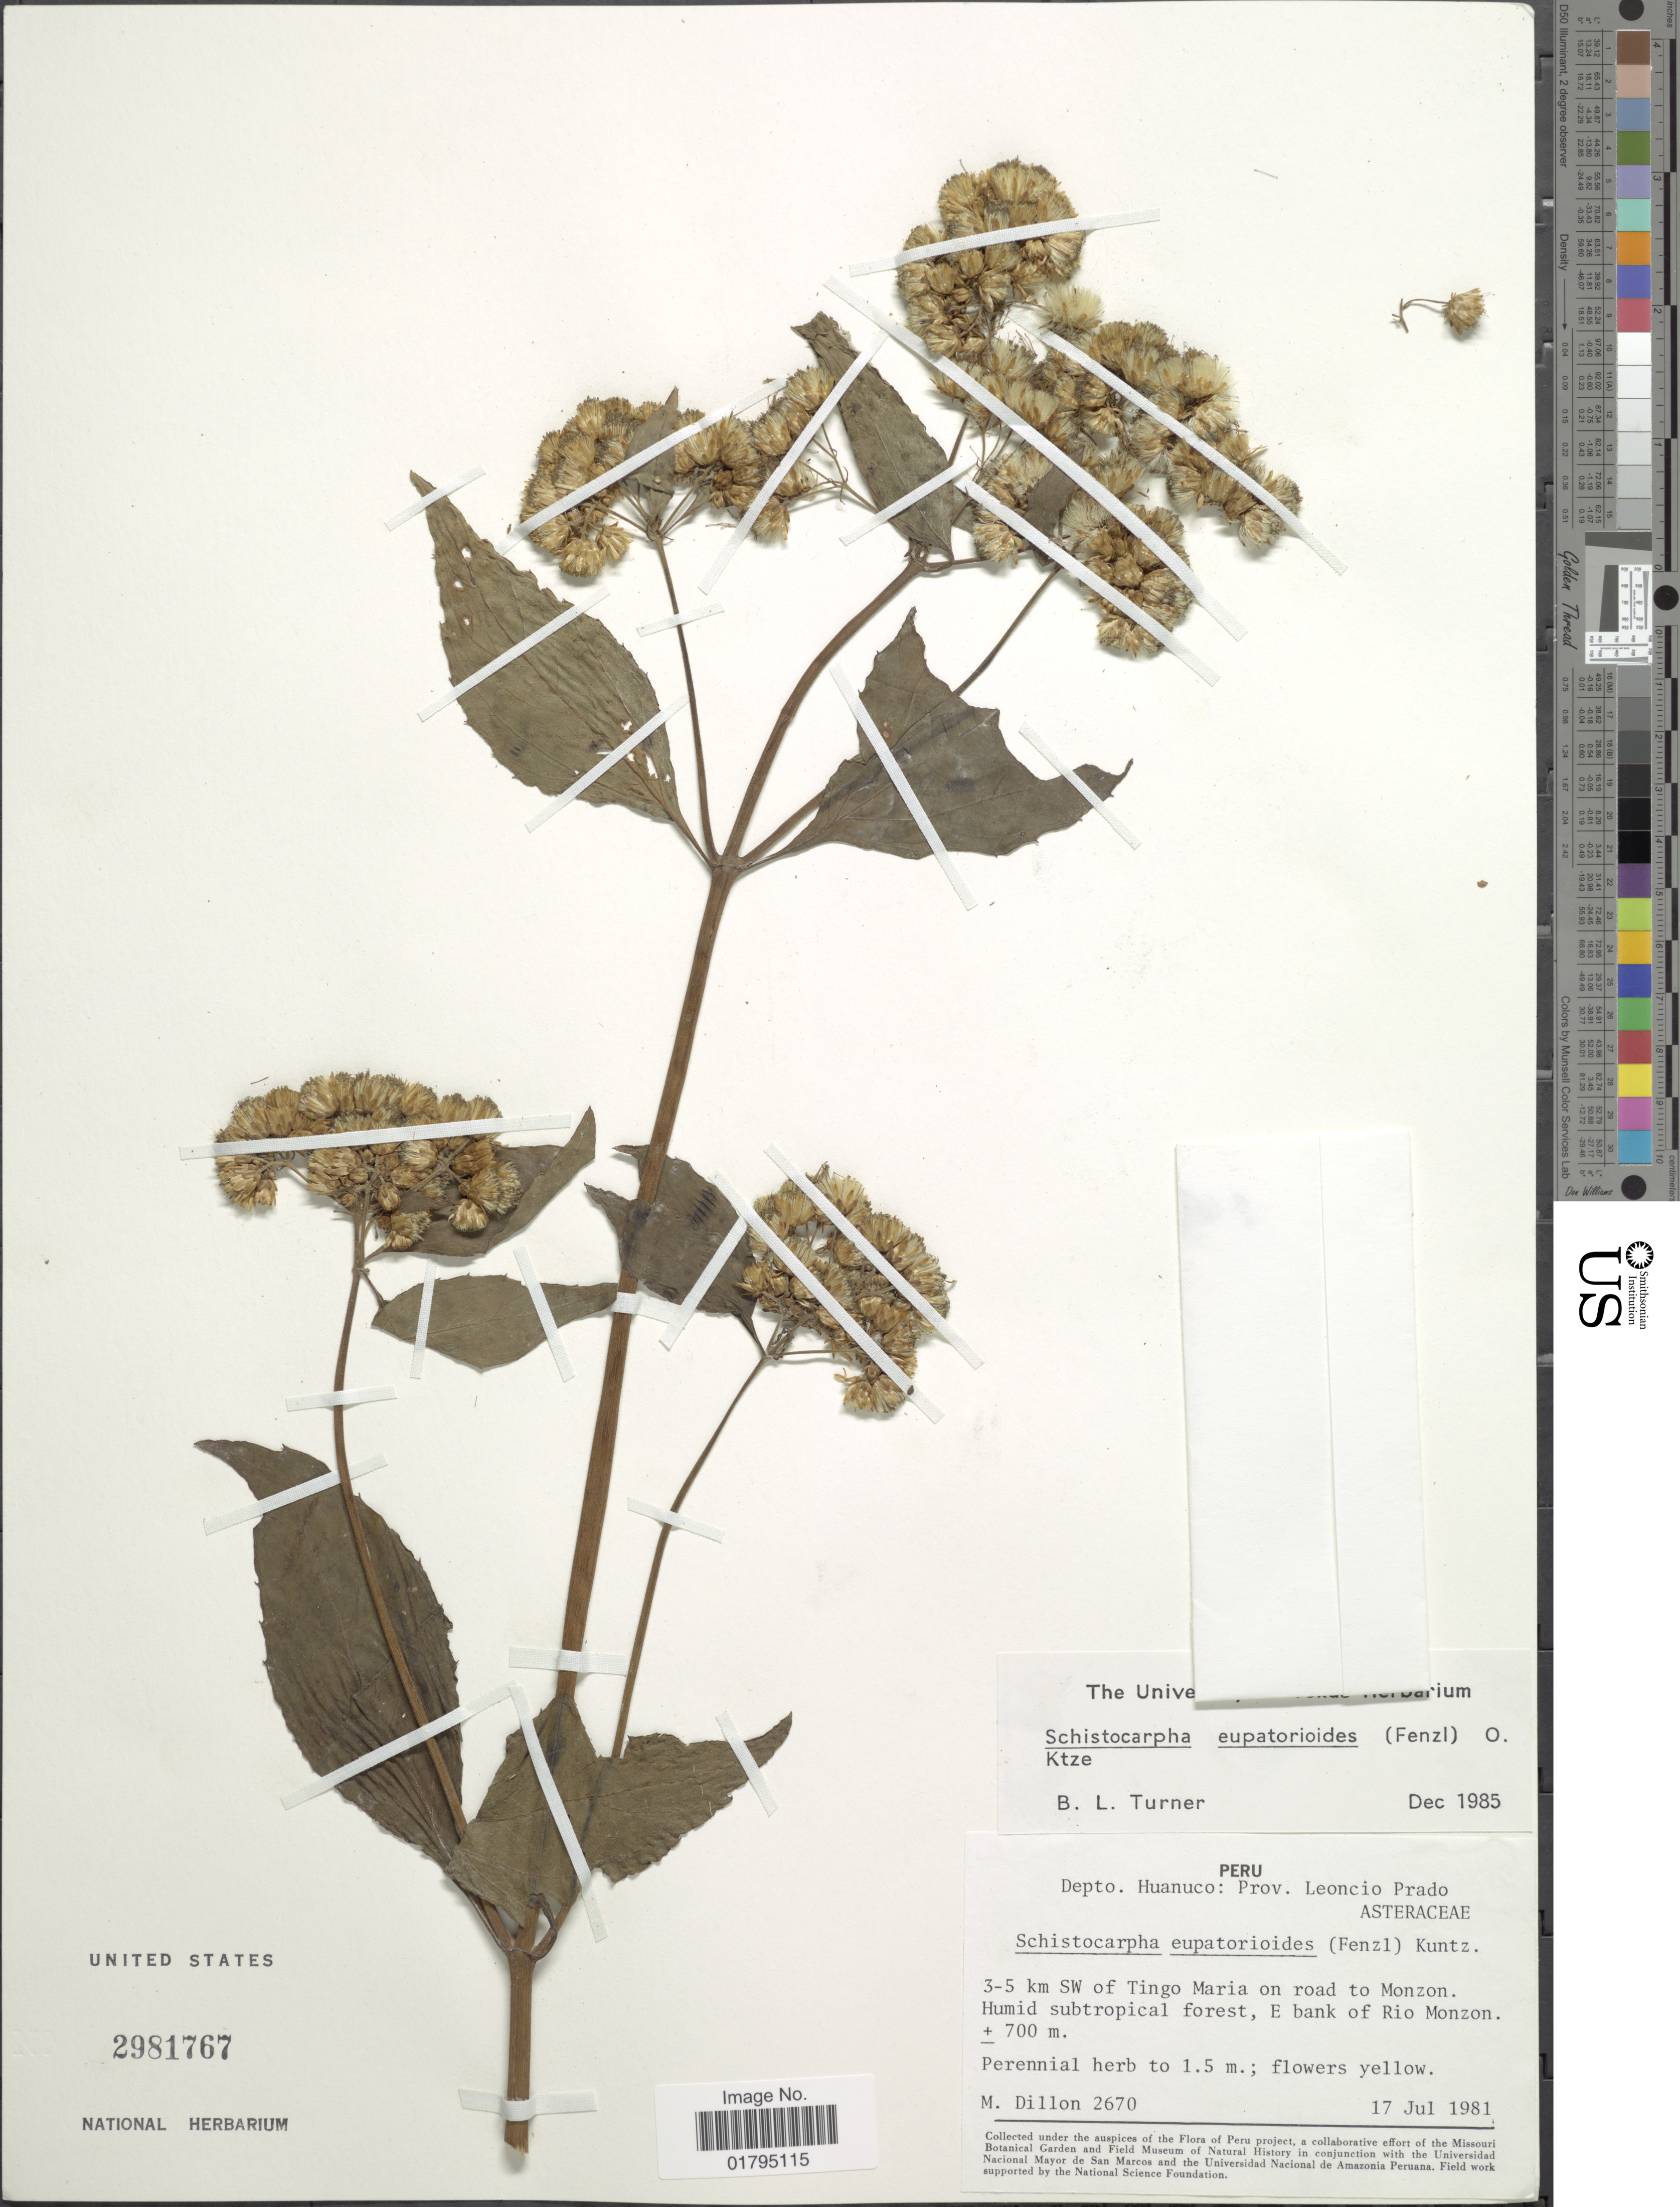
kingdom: Plantae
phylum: Tracheophyta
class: Magnoliopsida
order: Asterales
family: Asteraceae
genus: Schistocarpha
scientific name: Schistocarpha eupatorioides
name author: (Fenzl) Kuntze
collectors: M. O. Dillon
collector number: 2670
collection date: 1981-07-17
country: Peru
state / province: Huánuco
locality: Depto: Huanuco: Prov. Leoncio Prado. 3-5 km SW of Tingo Maria on road to Monzon. Humid subtropical forest, E bank of Rio Monzon.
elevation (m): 700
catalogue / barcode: US 2981767